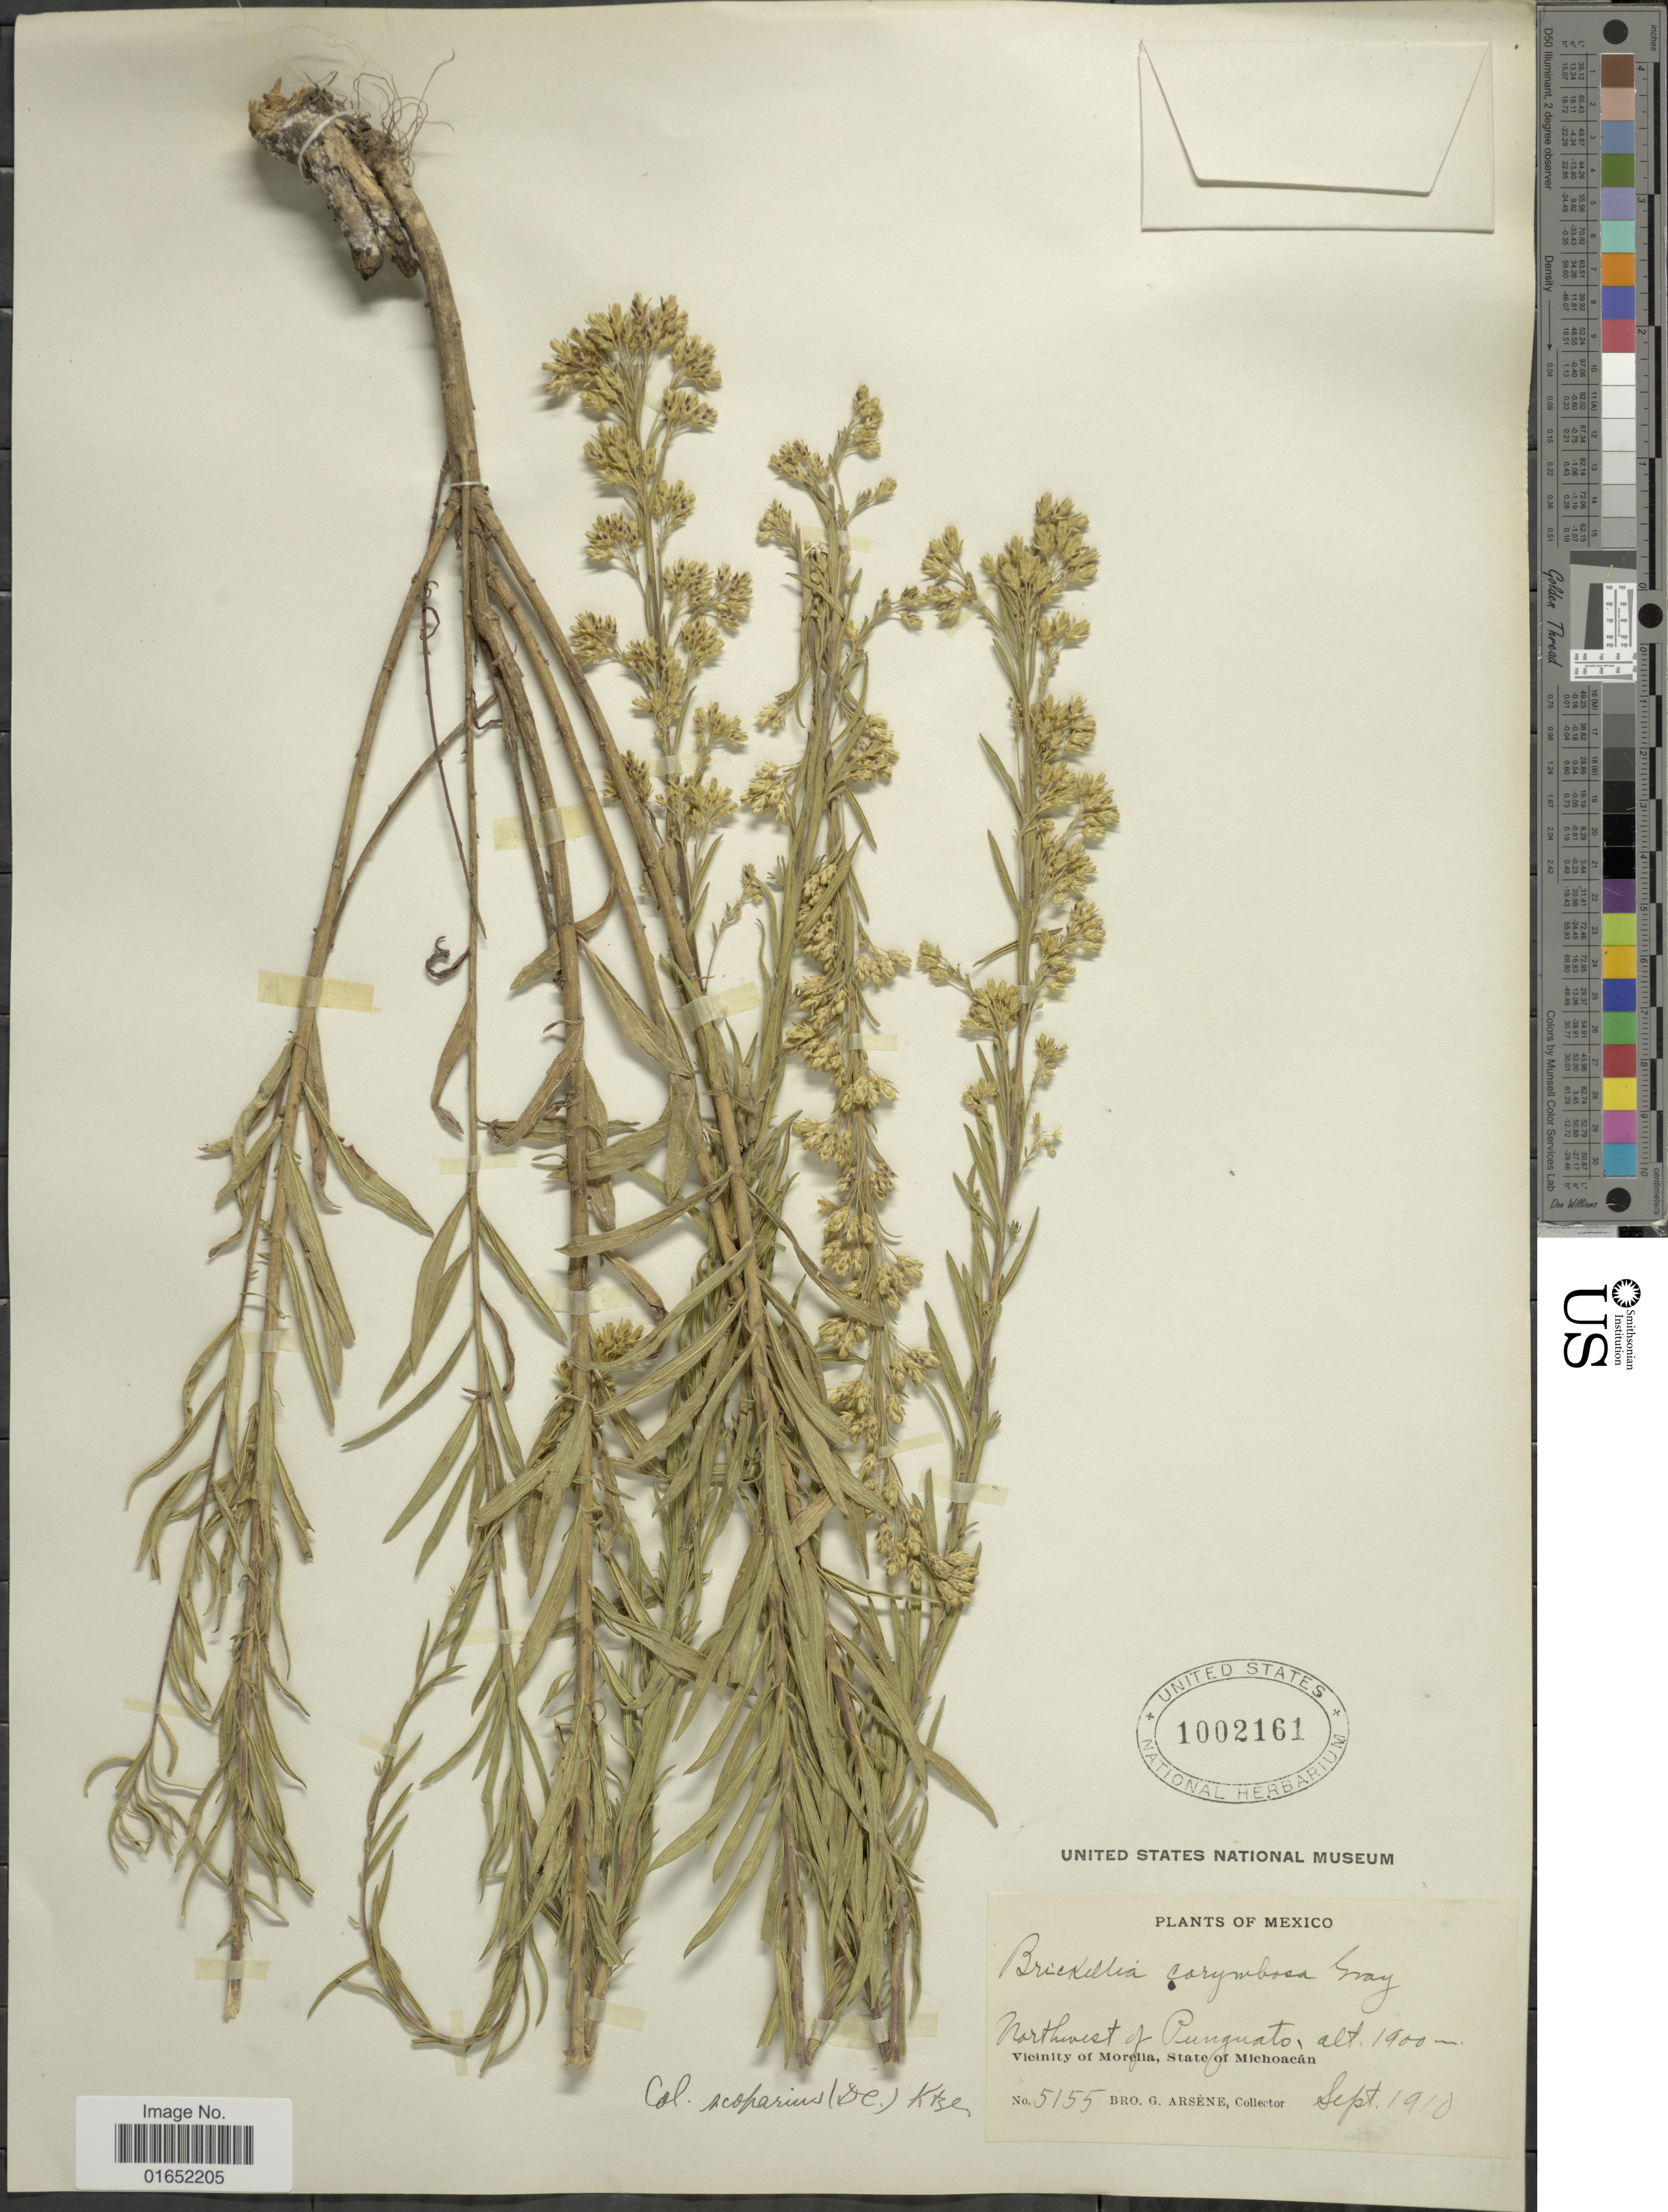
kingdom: Plantae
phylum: Tracheophyta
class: Magnoliopsida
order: Asterales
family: Asteraceae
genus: Brickellia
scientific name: Brickellia scoparia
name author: (DC.) A. Gray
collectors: Bro. G. Arsène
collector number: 5155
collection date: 1910-09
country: Mexico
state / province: Michoacán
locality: Northwest of Punguato, Vicinity of Morellia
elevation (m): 1900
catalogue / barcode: US 1002161